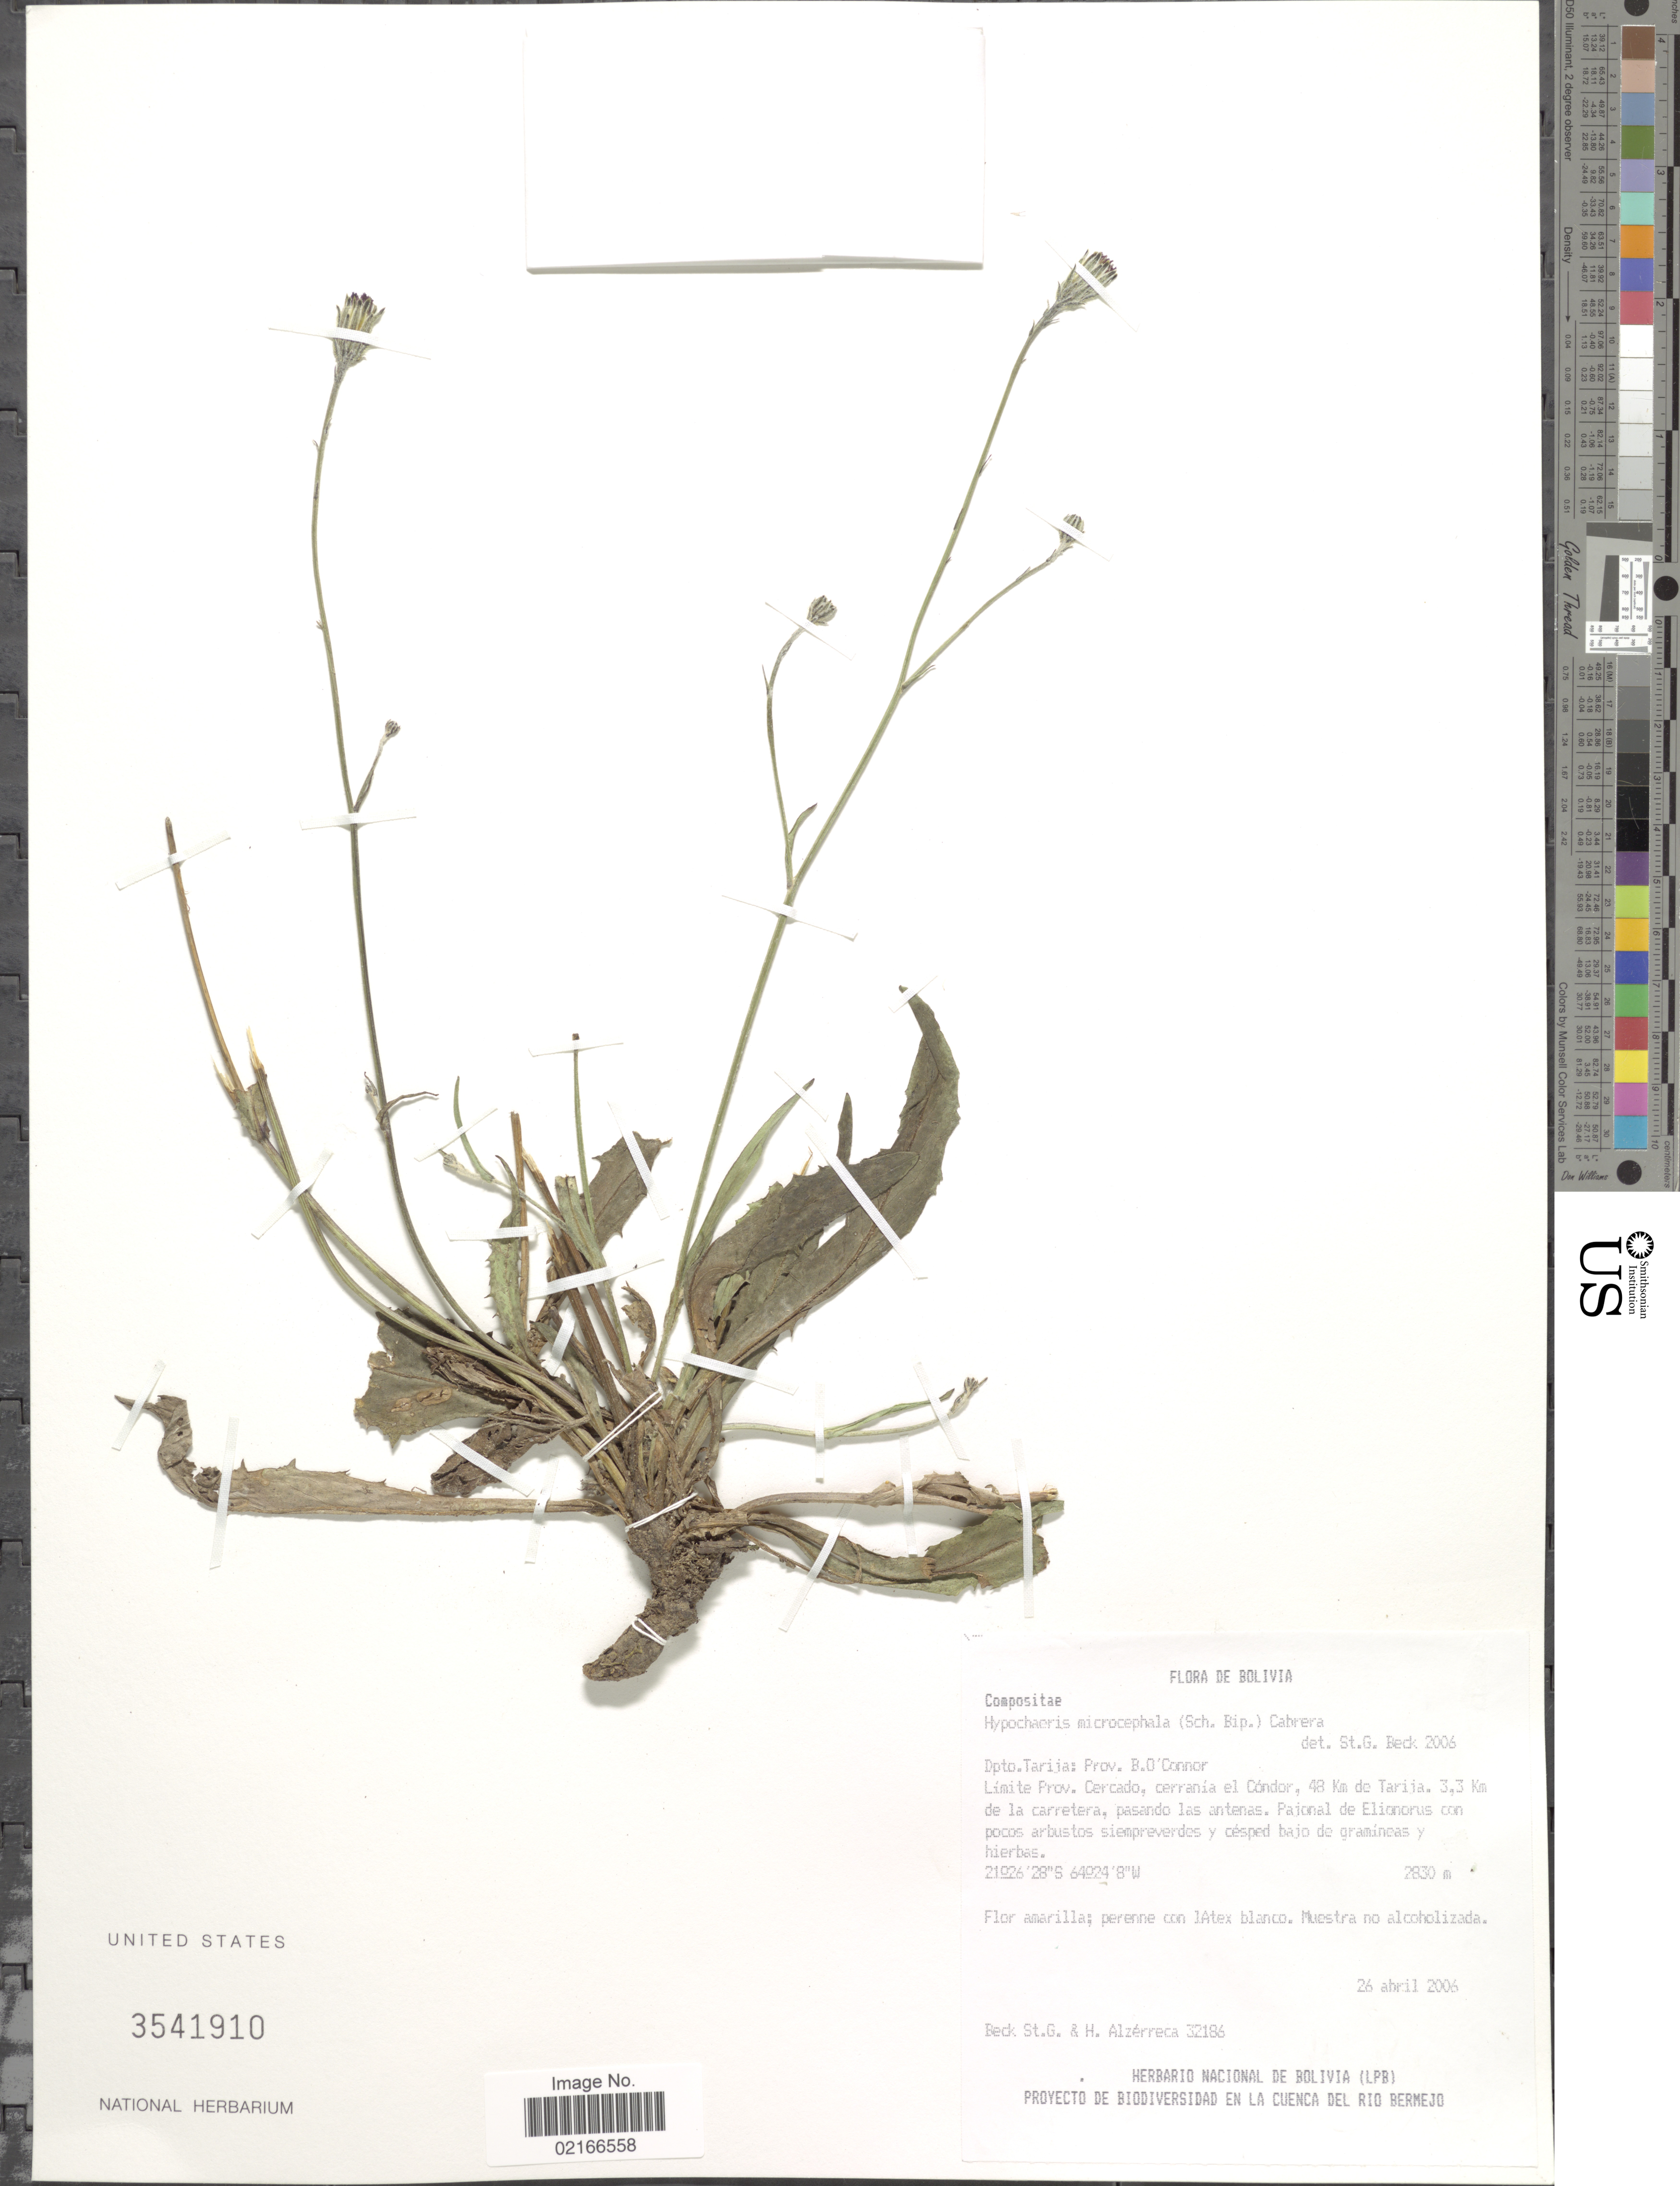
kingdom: Plantae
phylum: Tracheophyta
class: Magnoliopsida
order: Asterales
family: Asteraceae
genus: Hypochaeris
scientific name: Hypochaeris elata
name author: (Wedd.) Griseb.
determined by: Mailhos, Ary, (MVFA), Universidad de la Republica (URUGUAY)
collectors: S. G. Beck & H. Alzerreca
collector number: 32186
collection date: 2006-04-26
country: Bolivia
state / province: Tarija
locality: Prov. B.O'Connor. Límite Prov. Cercado, cerrania el Cóndor, 48 Km de Tarija. 3,3 Km de la carretera, pasando las antenas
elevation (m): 2830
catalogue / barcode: US 3541910